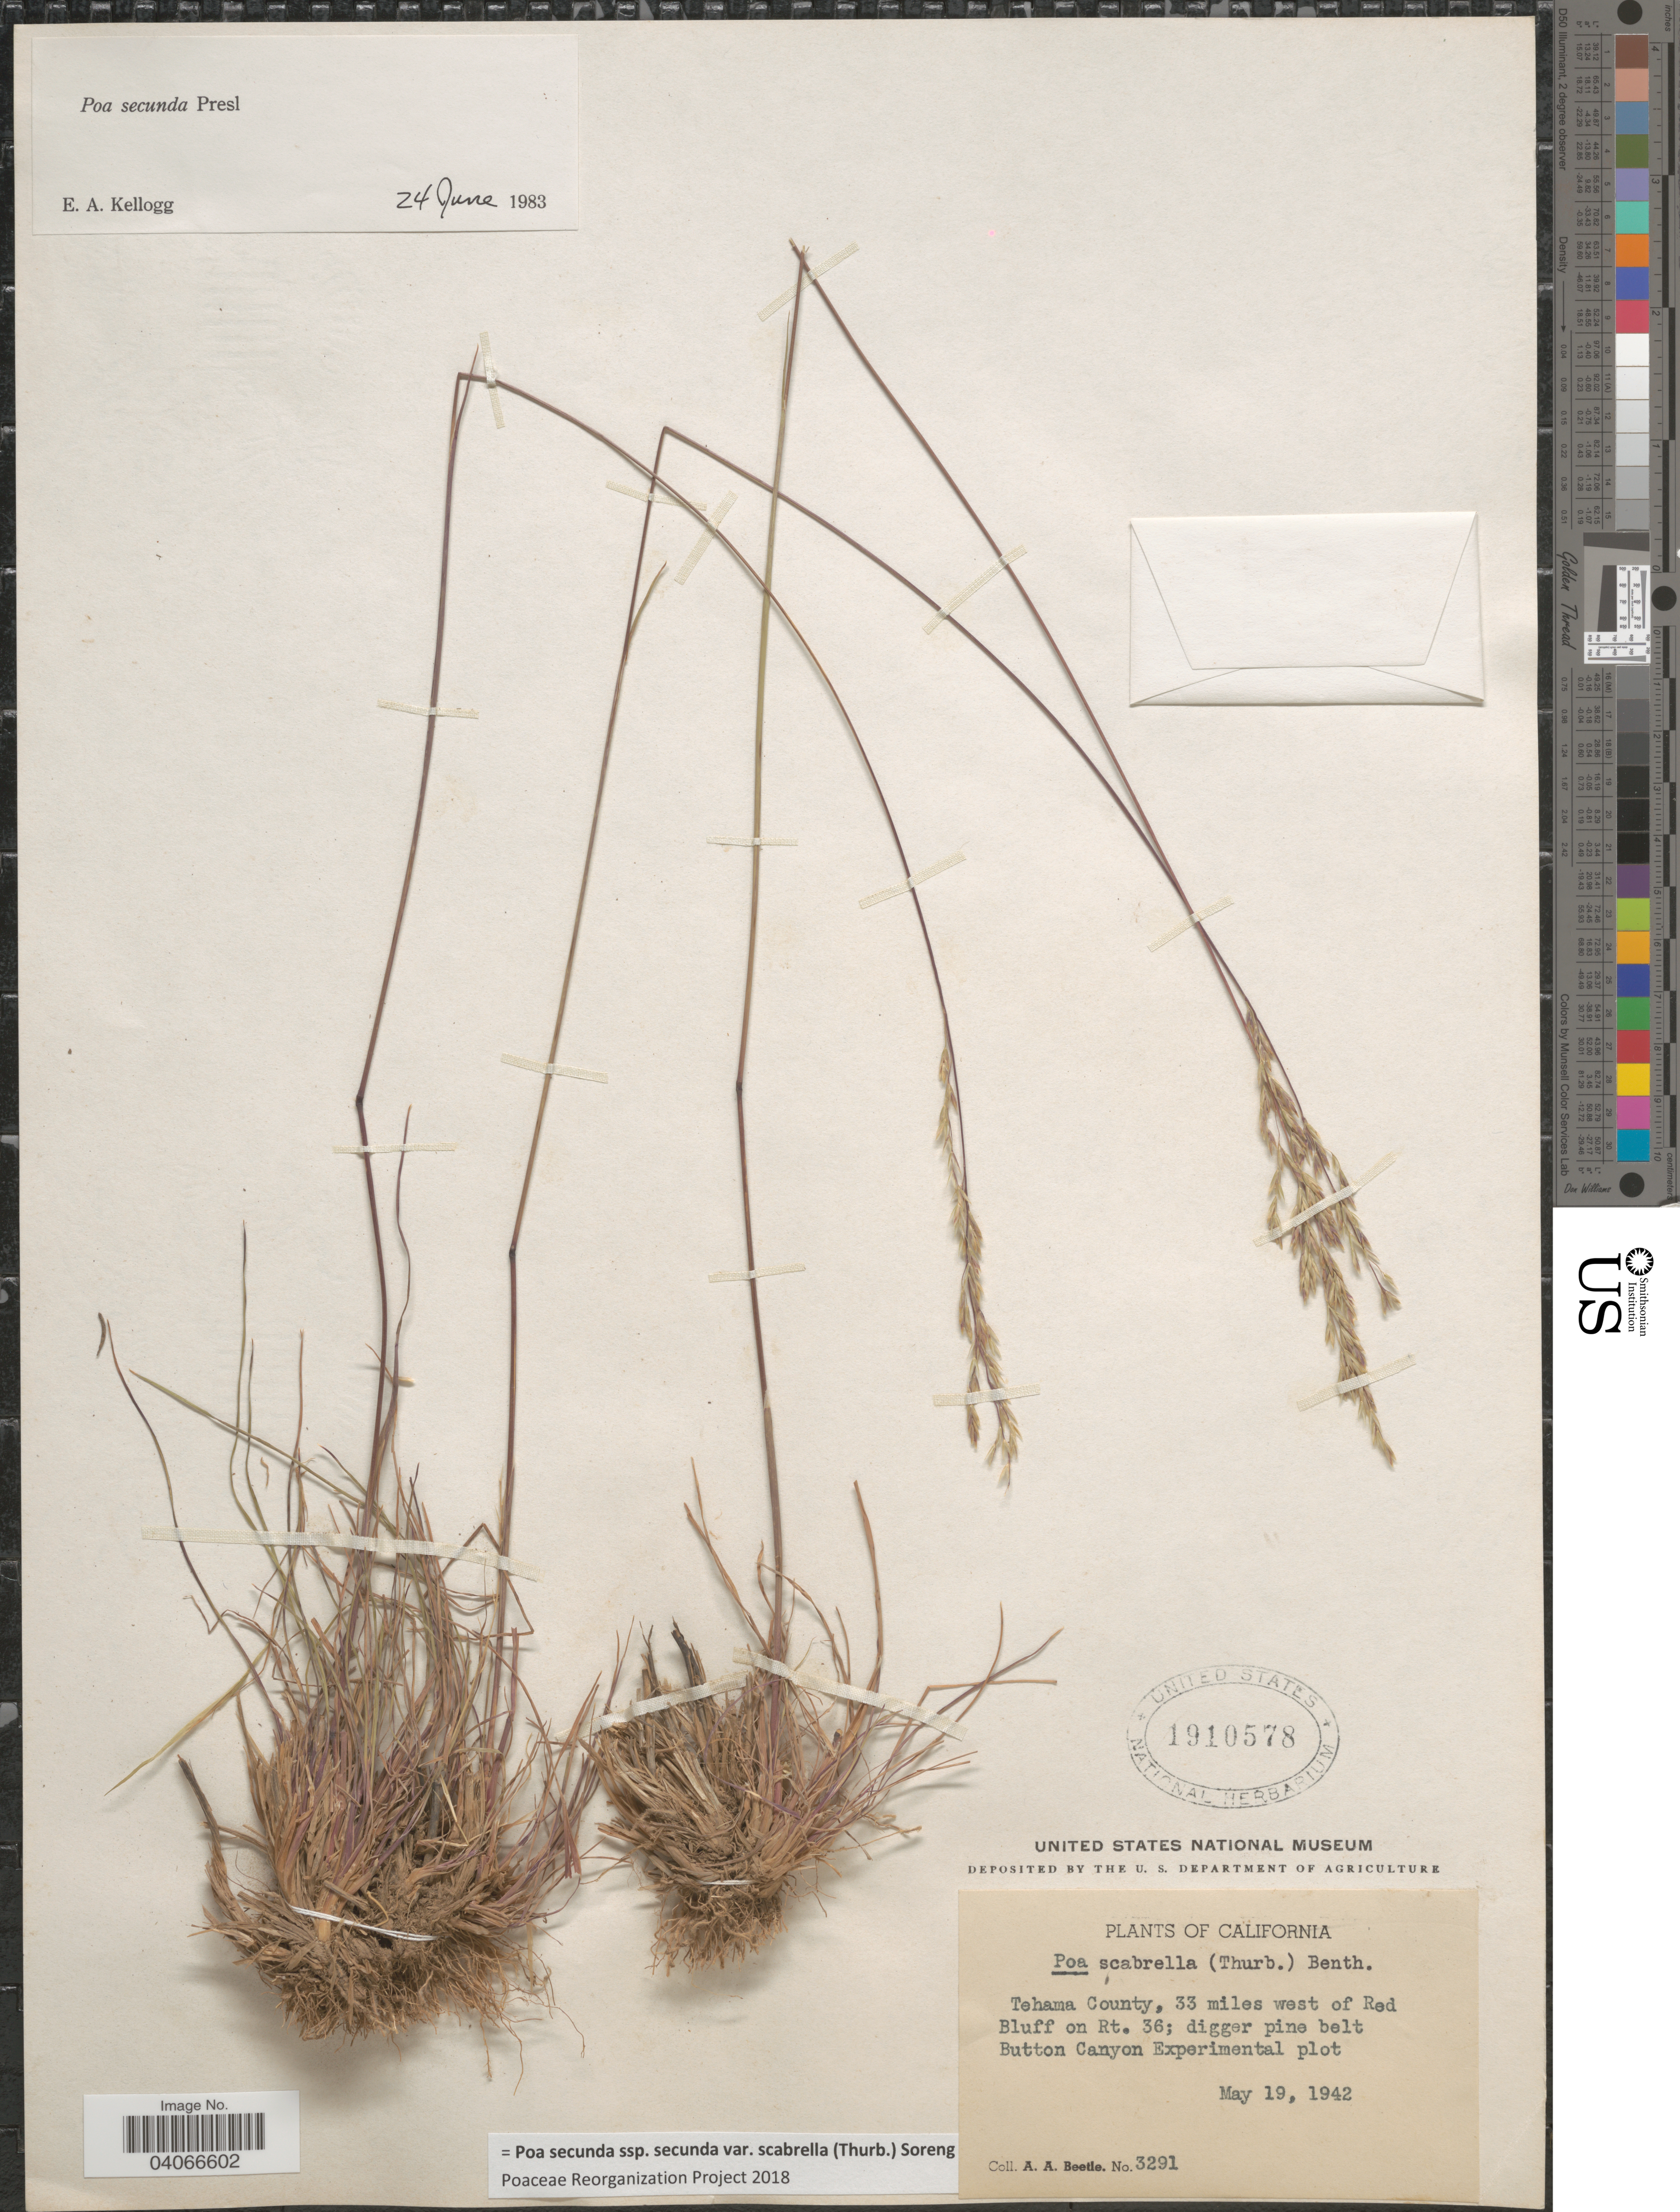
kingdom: Plantae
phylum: Tracheophyta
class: Liliopsida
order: Poales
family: Poaceae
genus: Poa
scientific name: Poa secunda subsp. secunda var. scabrella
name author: (Thurb.) Soreng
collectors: A. A. Beetle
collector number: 3291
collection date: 1942-05-19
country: United States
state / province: California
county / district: Tehama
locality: Tehama County, 33 miles west of Red Bluff on Rt. 36; digger pine belt Button Canyon Experimental Plot.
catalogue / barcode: US 1910578